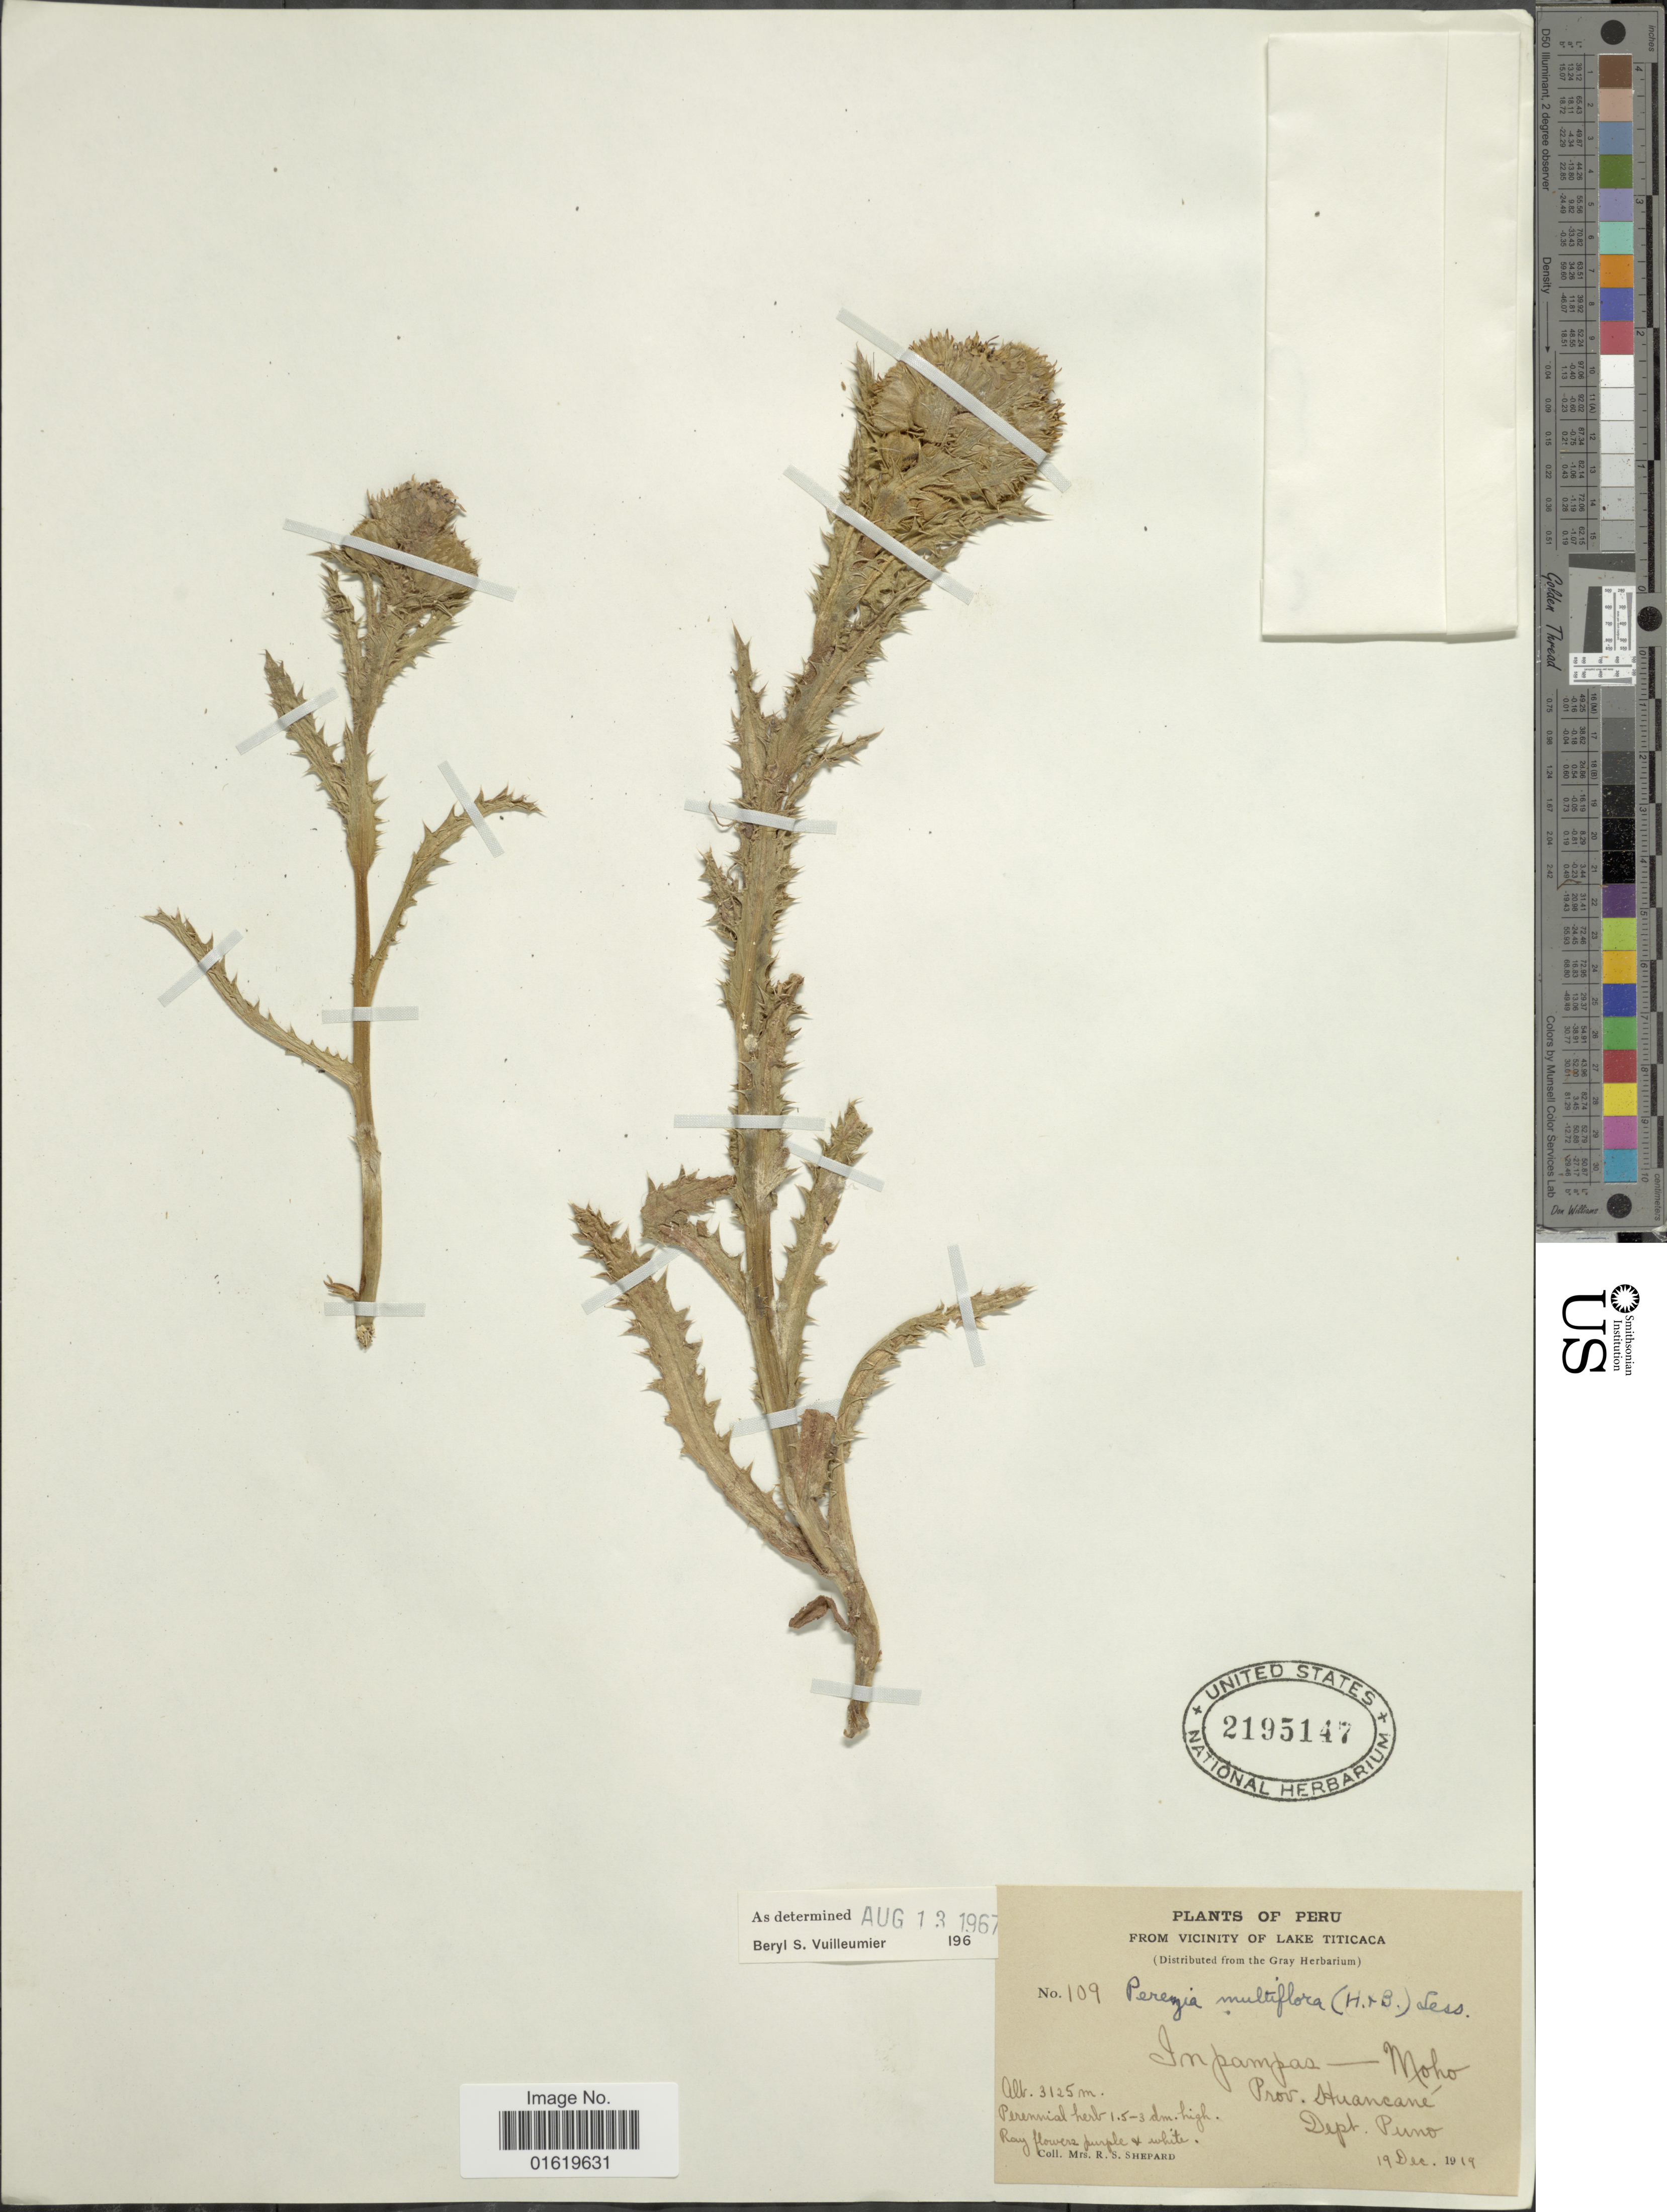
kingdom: Plantae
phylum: Tracheophyta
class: Magnoliopsida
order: Asterales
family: Asteraceae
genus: Perezia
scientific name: Perezia multiflora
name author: Less.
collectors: R. Shepard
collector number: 109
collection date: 1919-12-19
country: Peru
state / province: Puno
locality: From Vicinity of Lake Titicaca.In pampas - Moho. Prov. Huancané. Dept. Puno.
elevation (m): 3125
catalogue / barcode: US 2195147